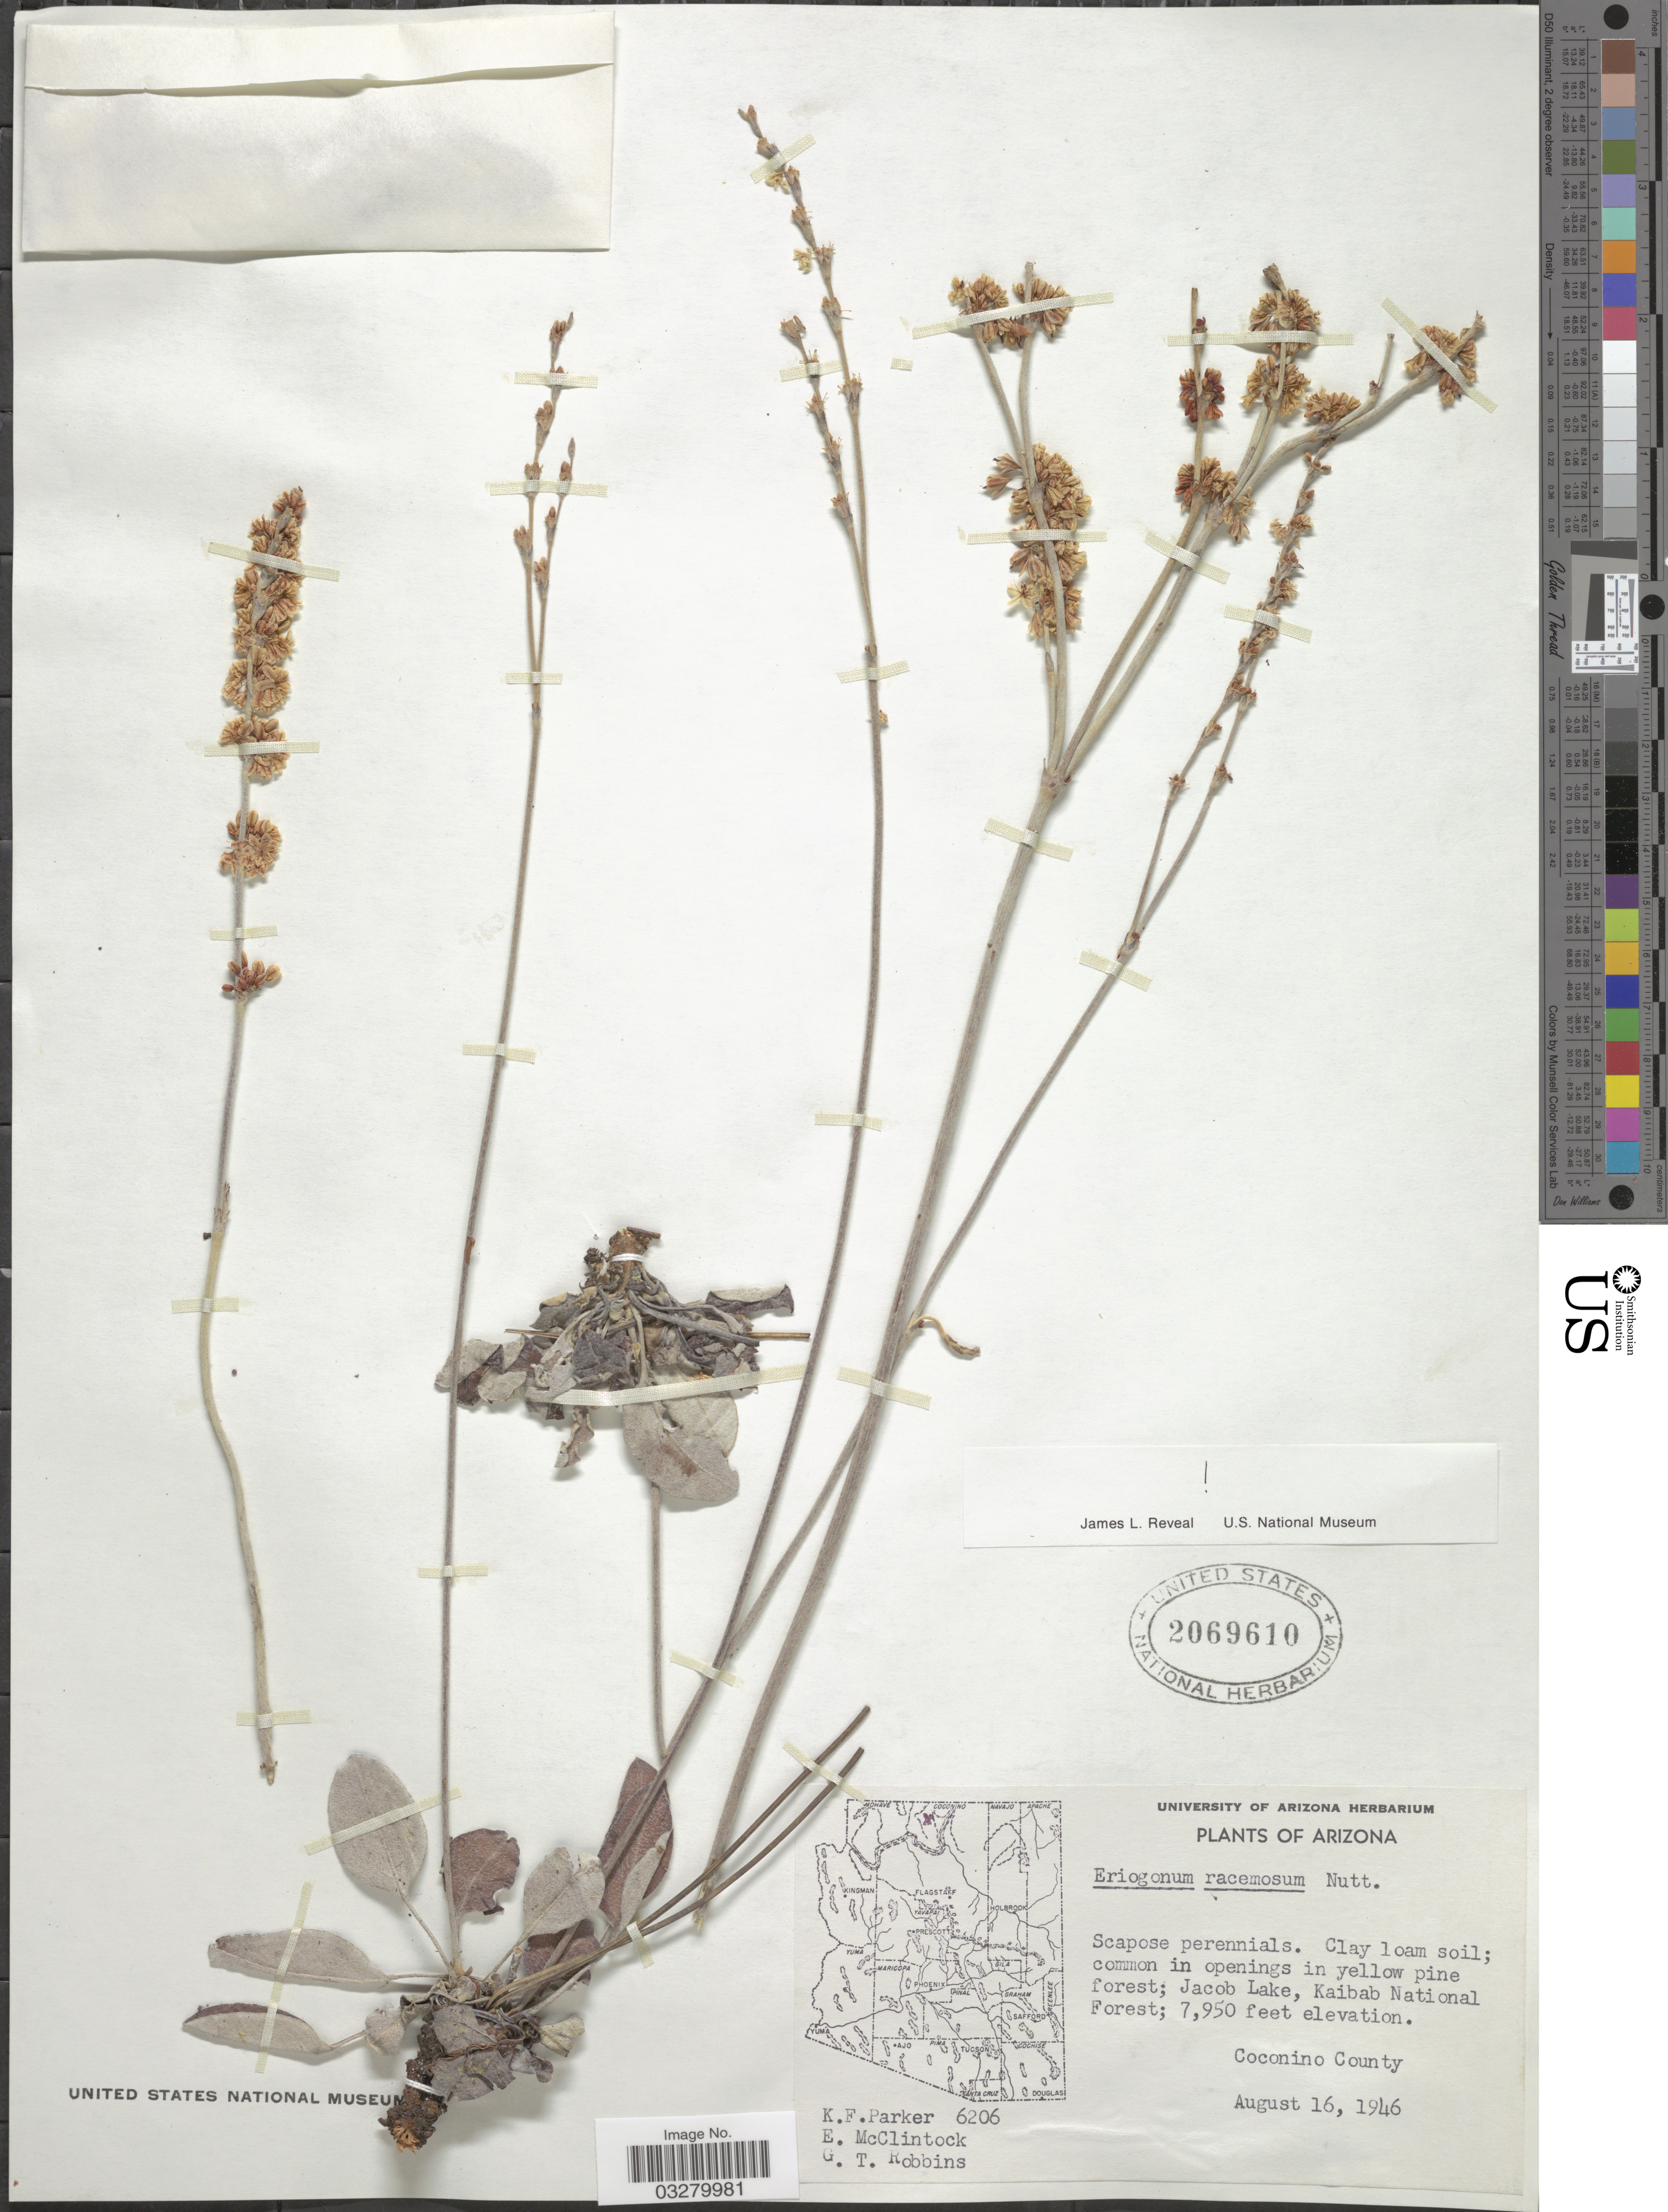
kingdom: Plantae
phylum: Tracheophyta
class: Magnoliopsida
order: Caryophyllales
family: Polygonaceae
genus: Eriogonum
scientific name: Eriogonum racemosum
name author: Nutt.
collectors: K. F. Parker, E. McClintock & G. T. Robbins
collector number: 6206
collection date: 1946-08-16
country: United States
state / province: Arizona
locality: Jacob Lake, Kaibab National Forest. Coconino County.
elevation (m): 2423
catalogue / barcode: US 2069610